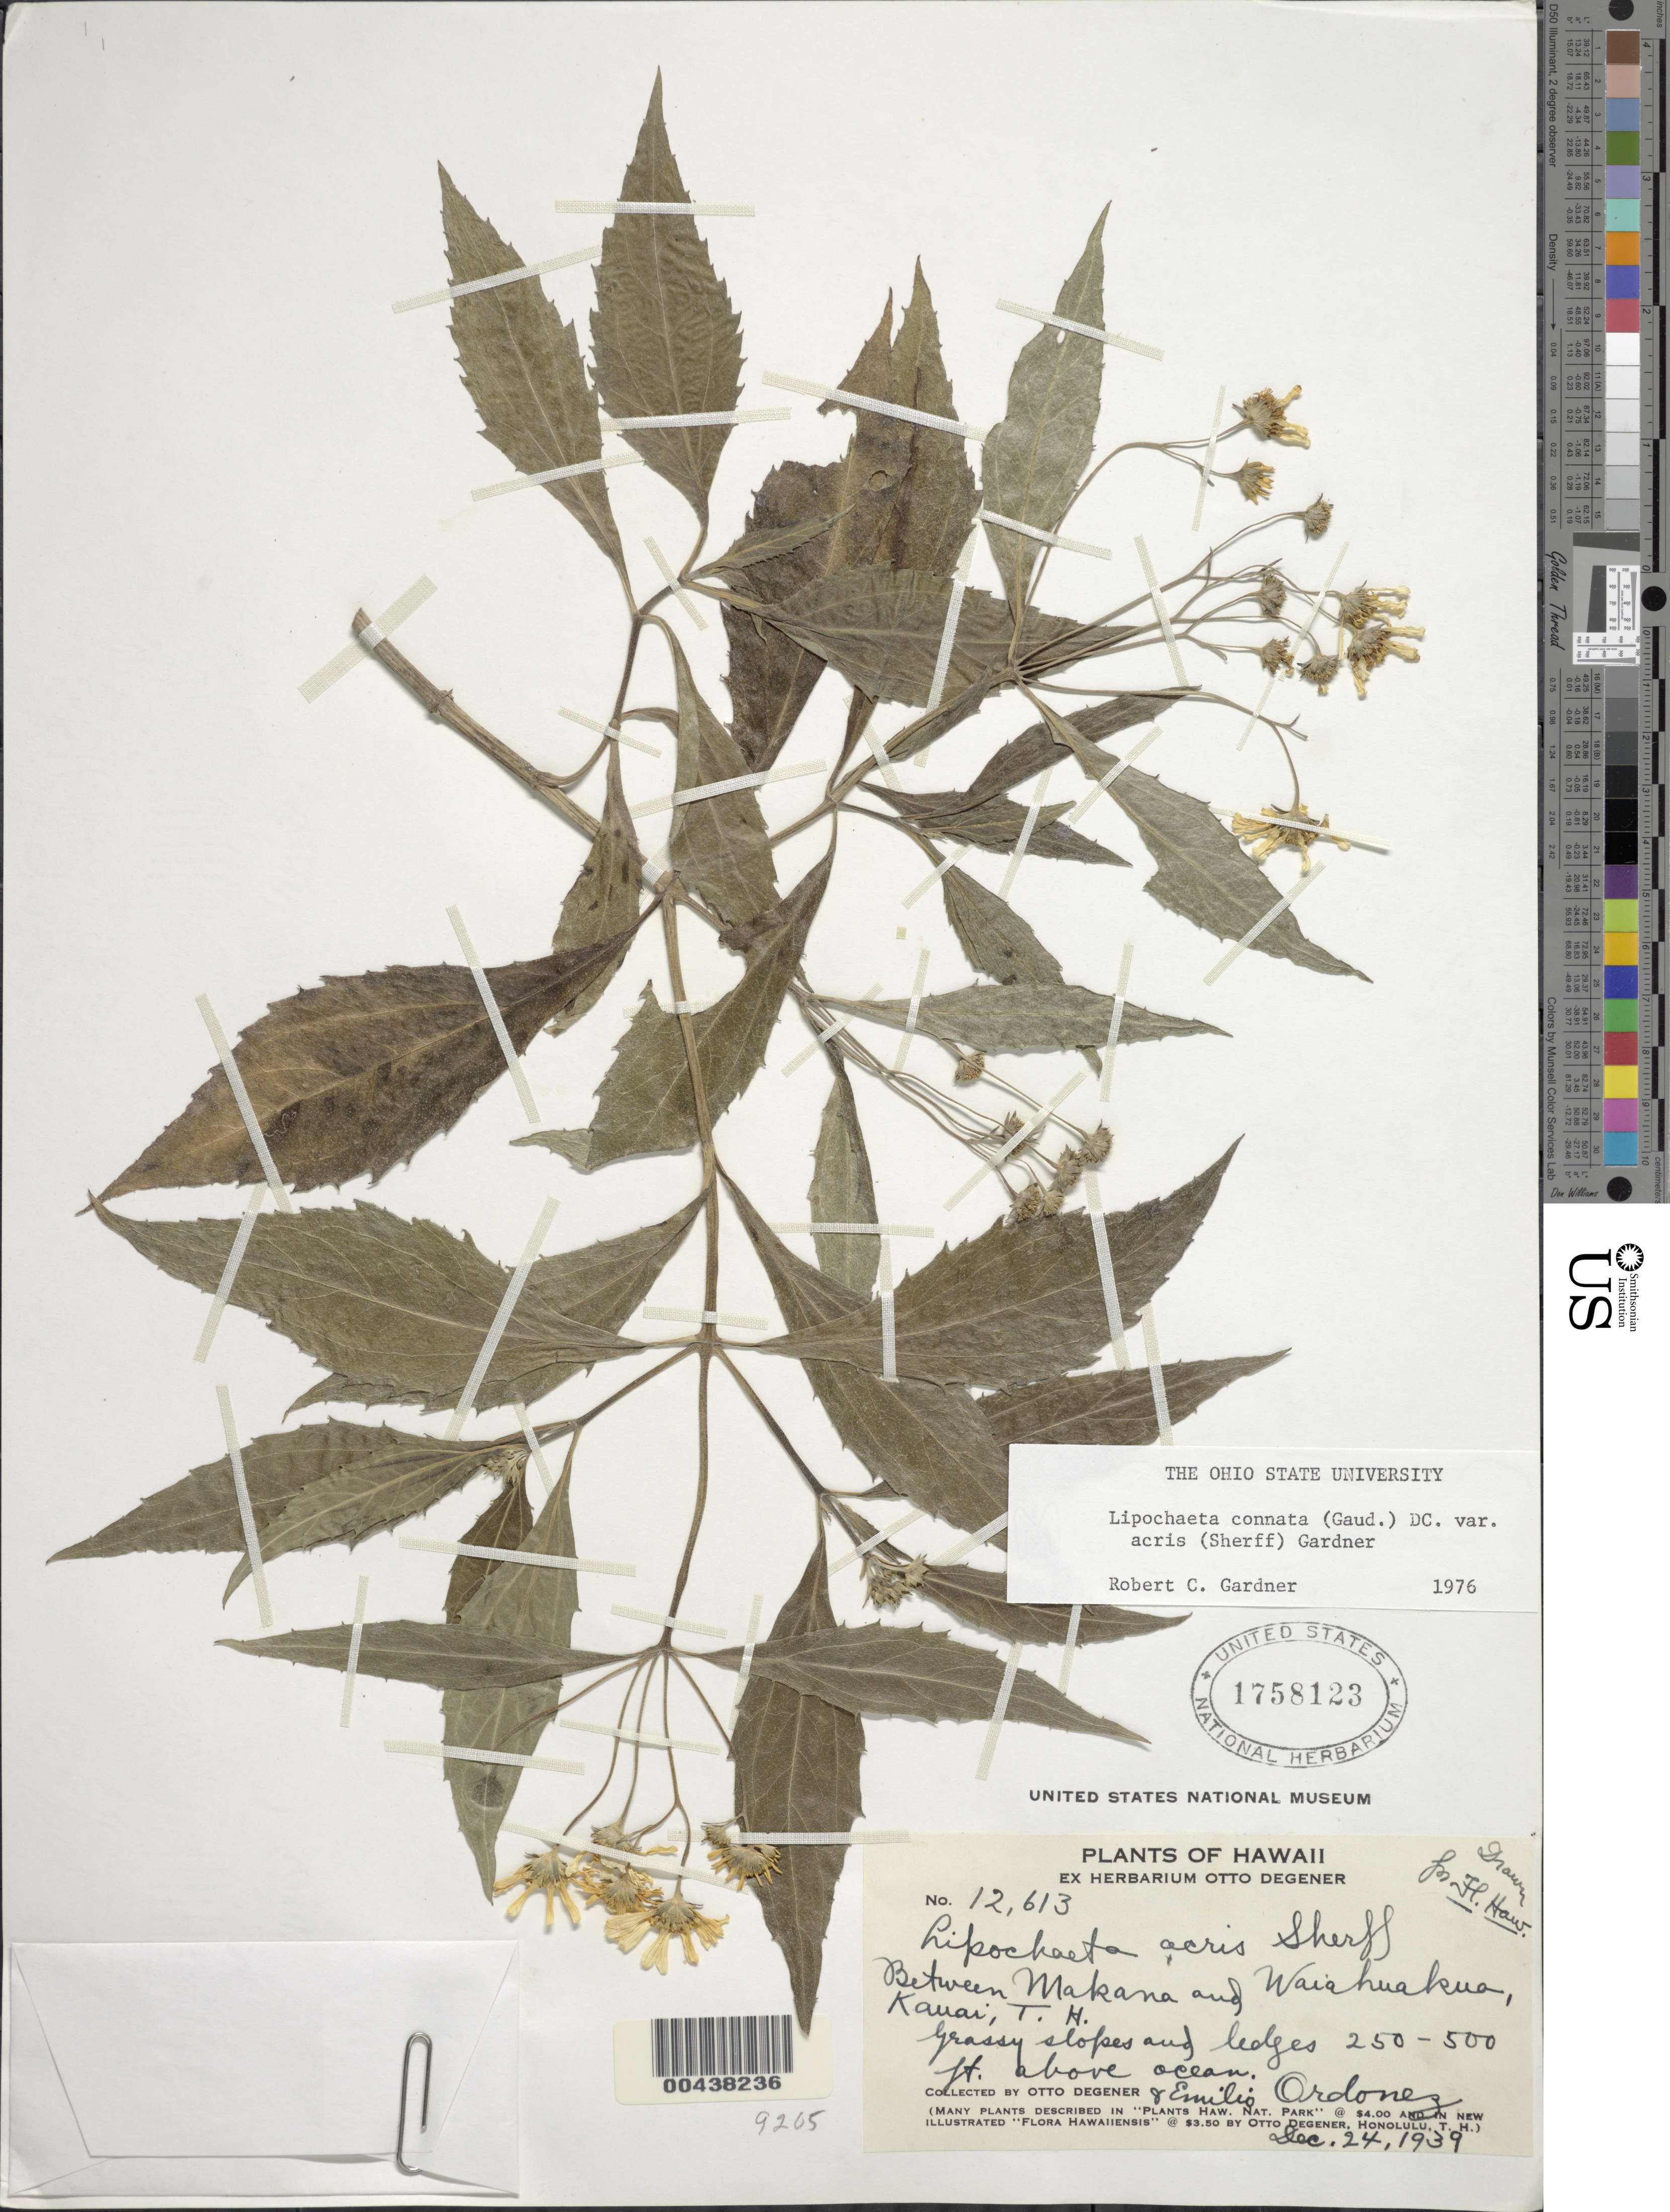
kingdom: Plantae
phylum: Tracheophyta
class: Magnoliopsida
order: Asterales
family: Asteraceae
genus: Lipochaeta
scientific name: Lipochaeta connata subsp. acris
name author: (Sherff) W.L. Wagner & H. Rob.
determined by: Gardner, G. C.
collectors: O. Degener & E. Ordonez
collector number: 12613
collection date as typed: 24 Dec 1939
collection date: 1939-12-24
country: United States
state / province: Hawaii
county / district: Kauai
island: Kaua'i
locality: Between Makana and Waiahuakua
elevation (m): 76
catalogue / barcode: US 1758123